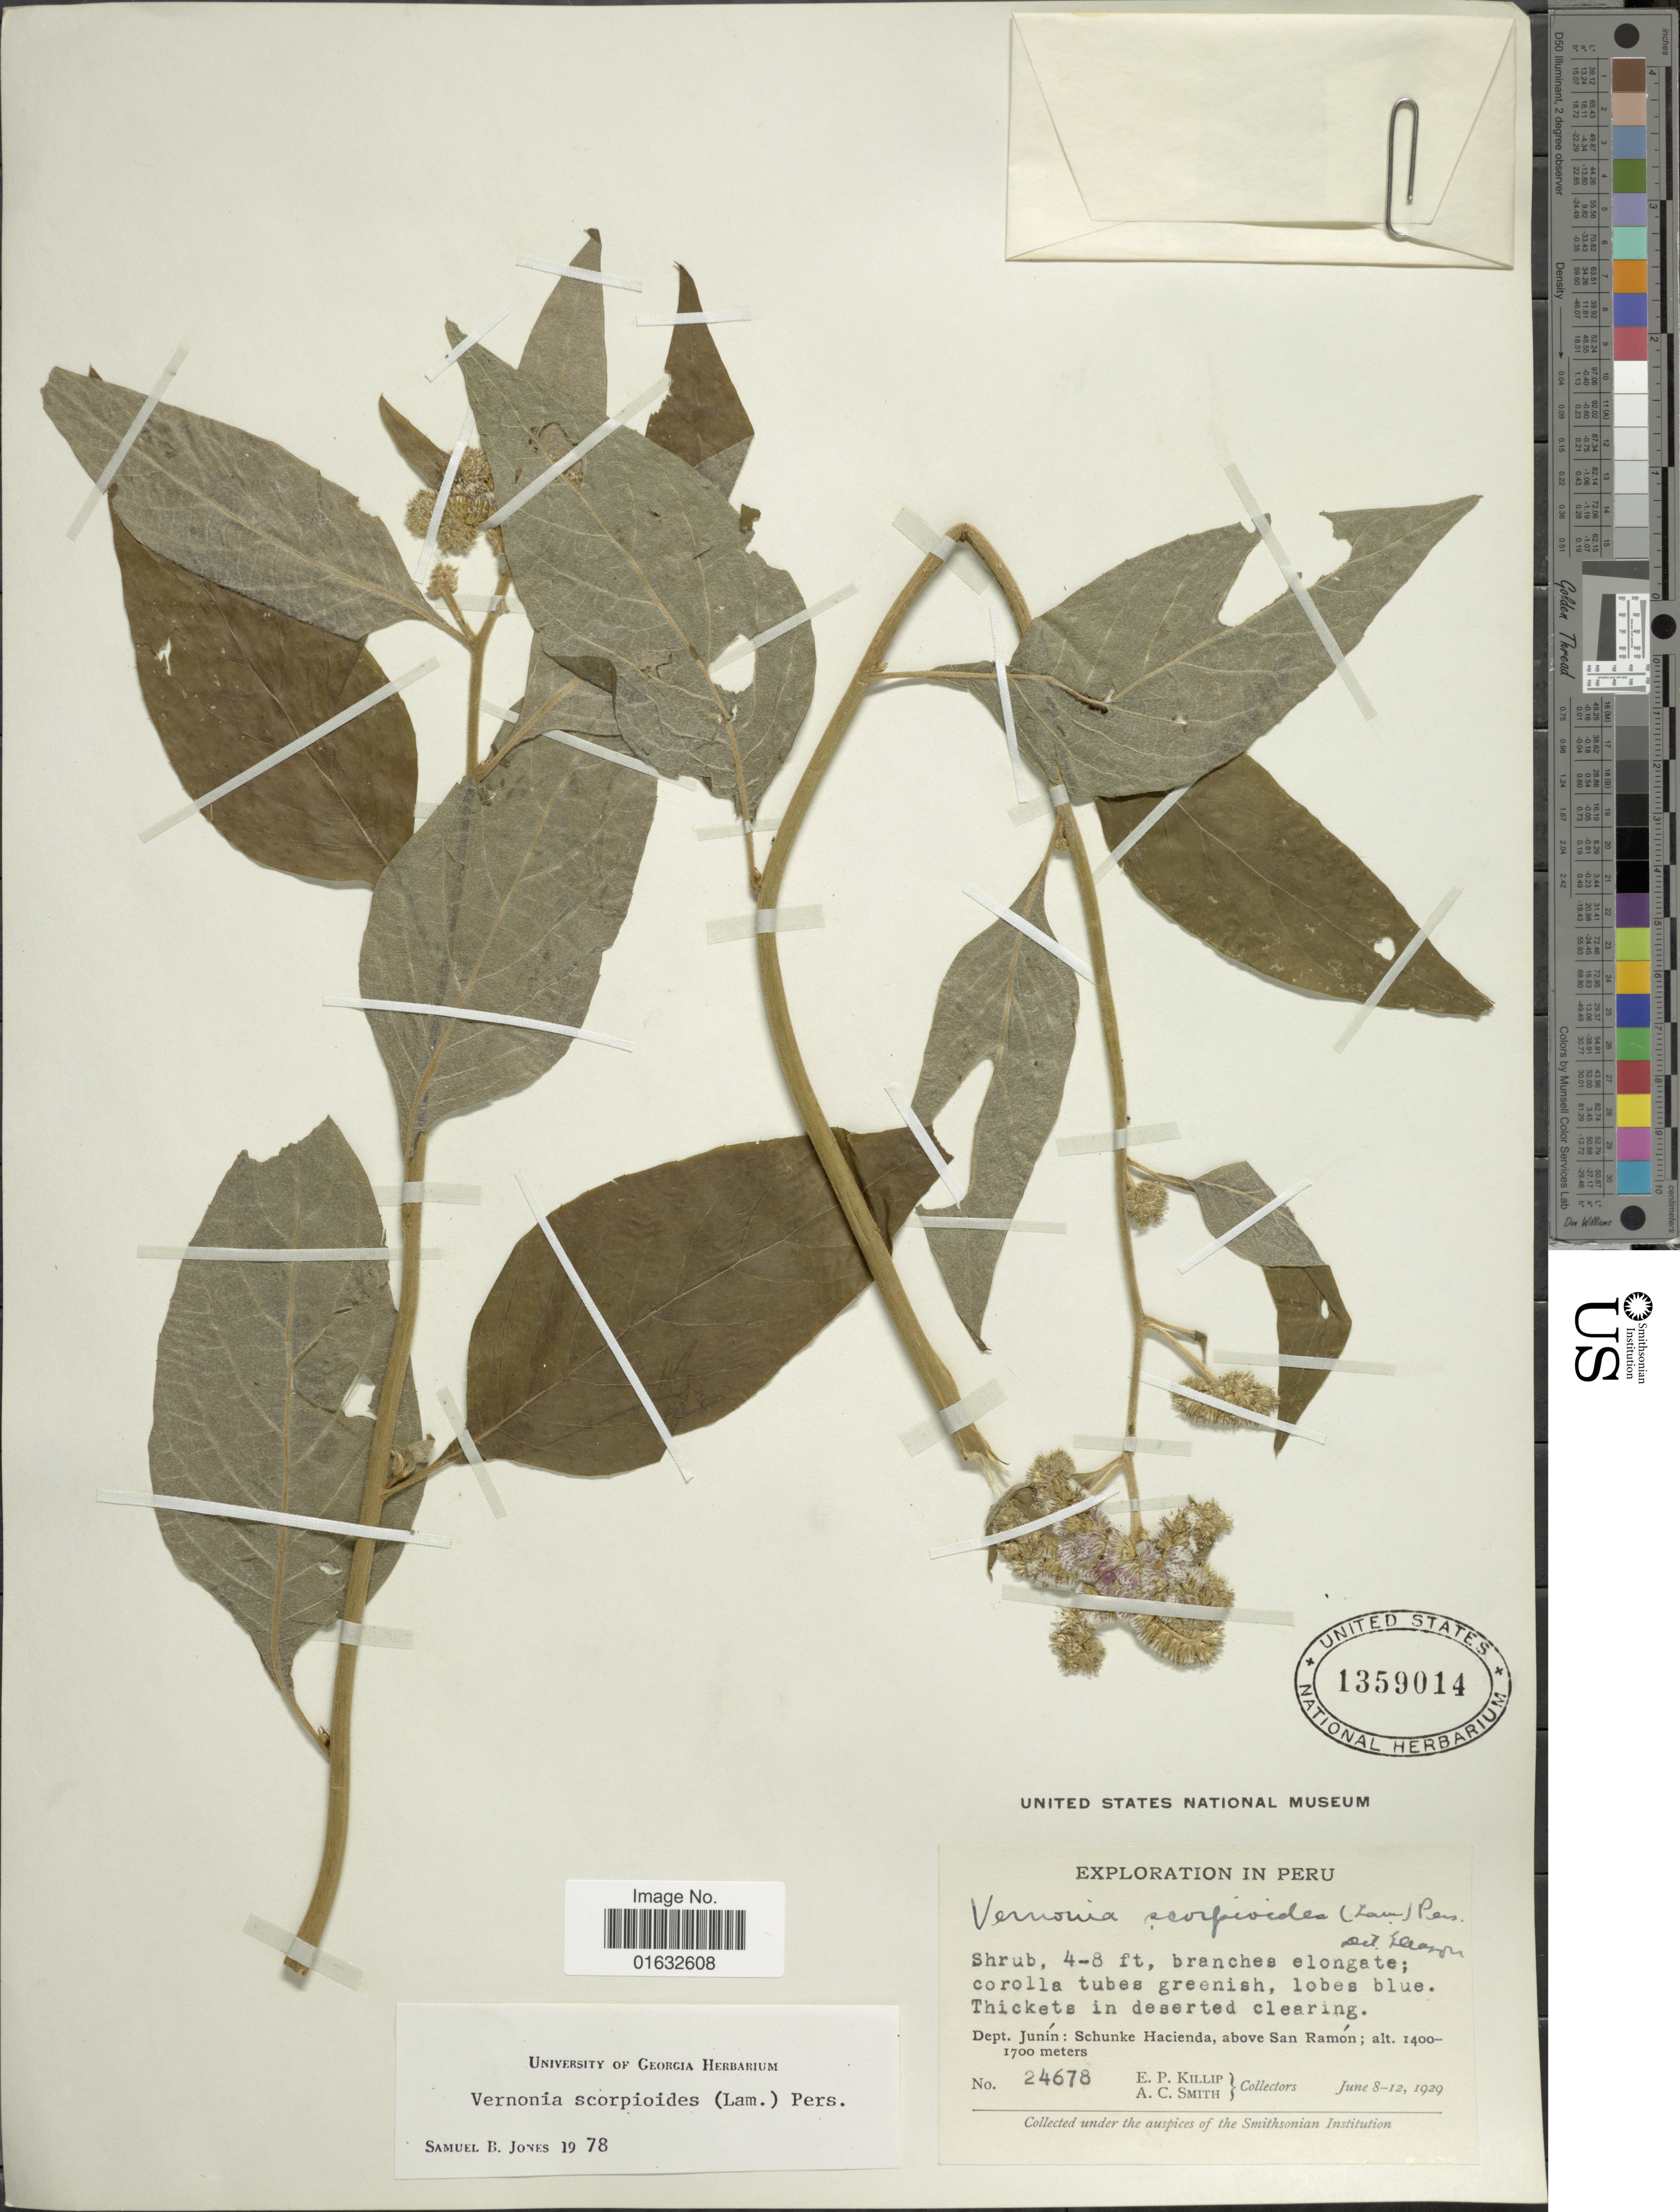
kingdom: Plantae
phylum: Tracheophyta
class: Magnoliopsida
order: Asterales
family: Asteraceae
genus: Cyrtocymura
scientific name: Cyrtocymura scorpioides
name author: (Lam.) H. Rob.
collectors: E. P. Killip & A. C. Smith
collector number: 24678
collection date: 1929-06-08/1929-06-12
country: Peru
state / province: Junín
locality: Schunke Hacienda, above San Ramon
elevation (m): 1400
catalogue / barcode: US 1359014